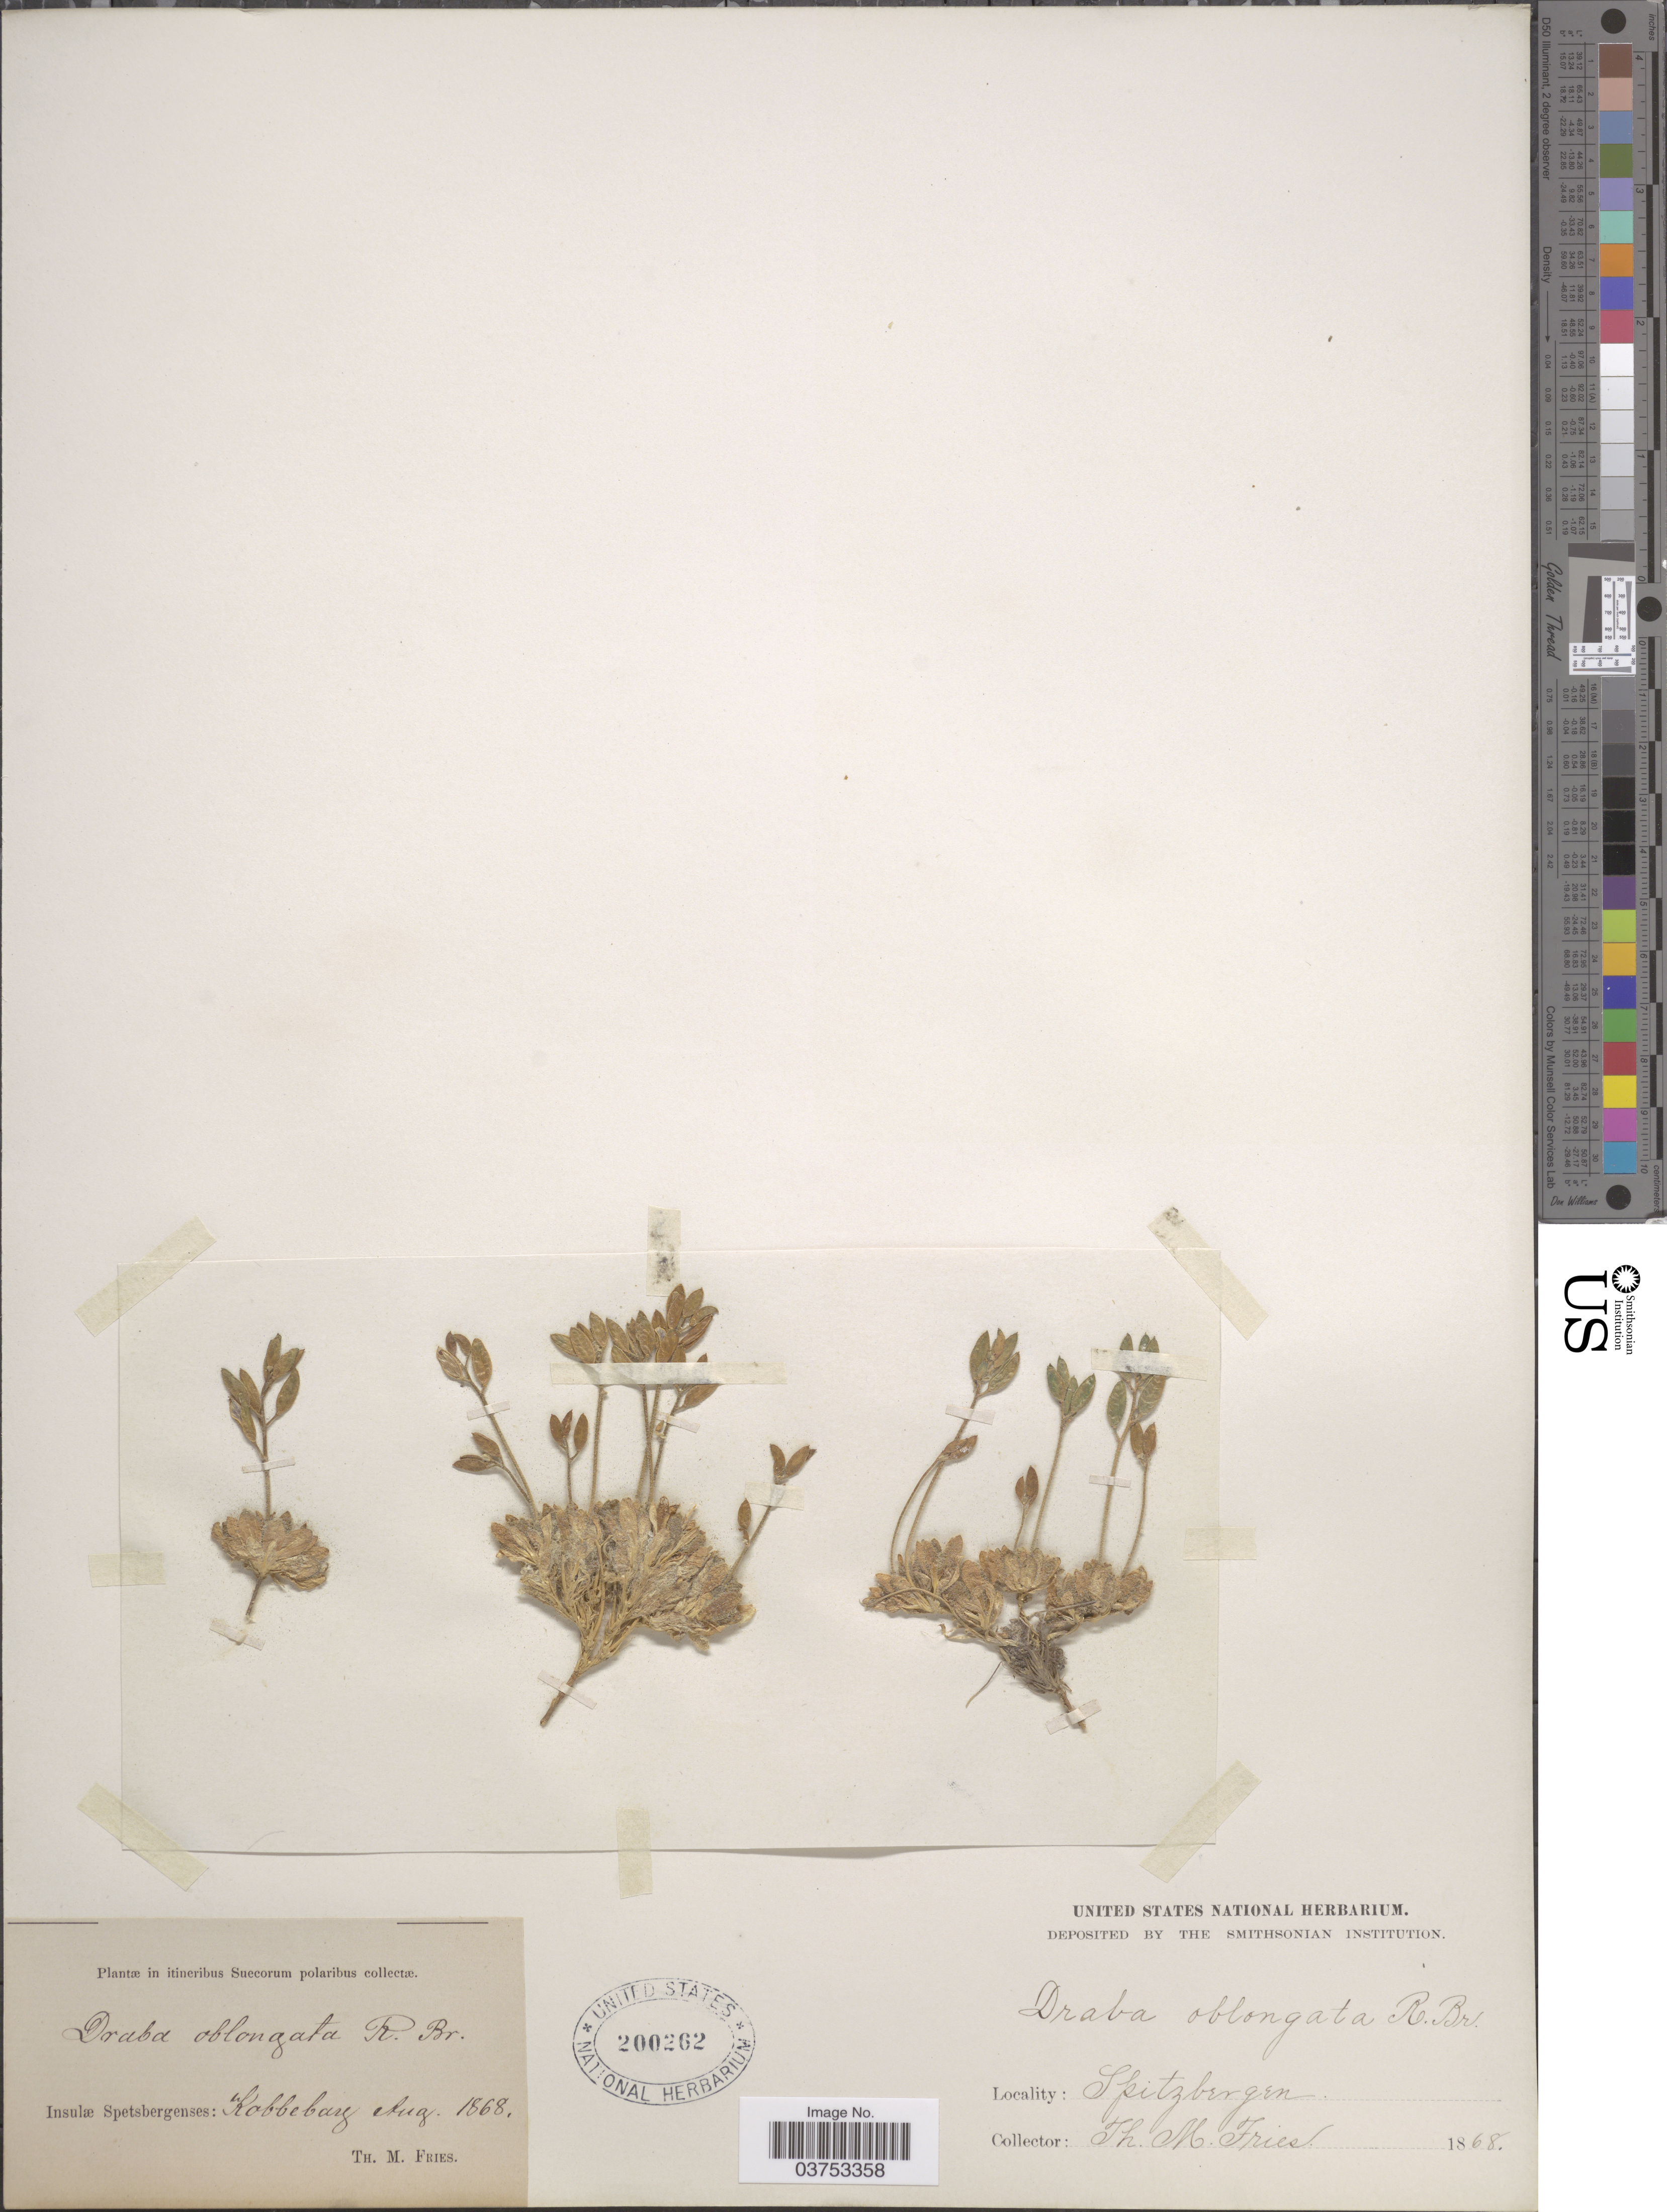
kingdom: Plantae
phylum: Tracheophyta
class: Magnoliopsida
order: Brassicales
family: Brassicaceae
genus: Draba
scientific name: Draba oblongata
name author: R. Br. ex DC.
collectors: T. Fries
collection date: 1868-08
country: Norway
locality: In itineribus Suecorum polaribus. Insulæ Spetsbergenses: Kobbebay. Spitzbergen.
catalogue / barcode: US 200262